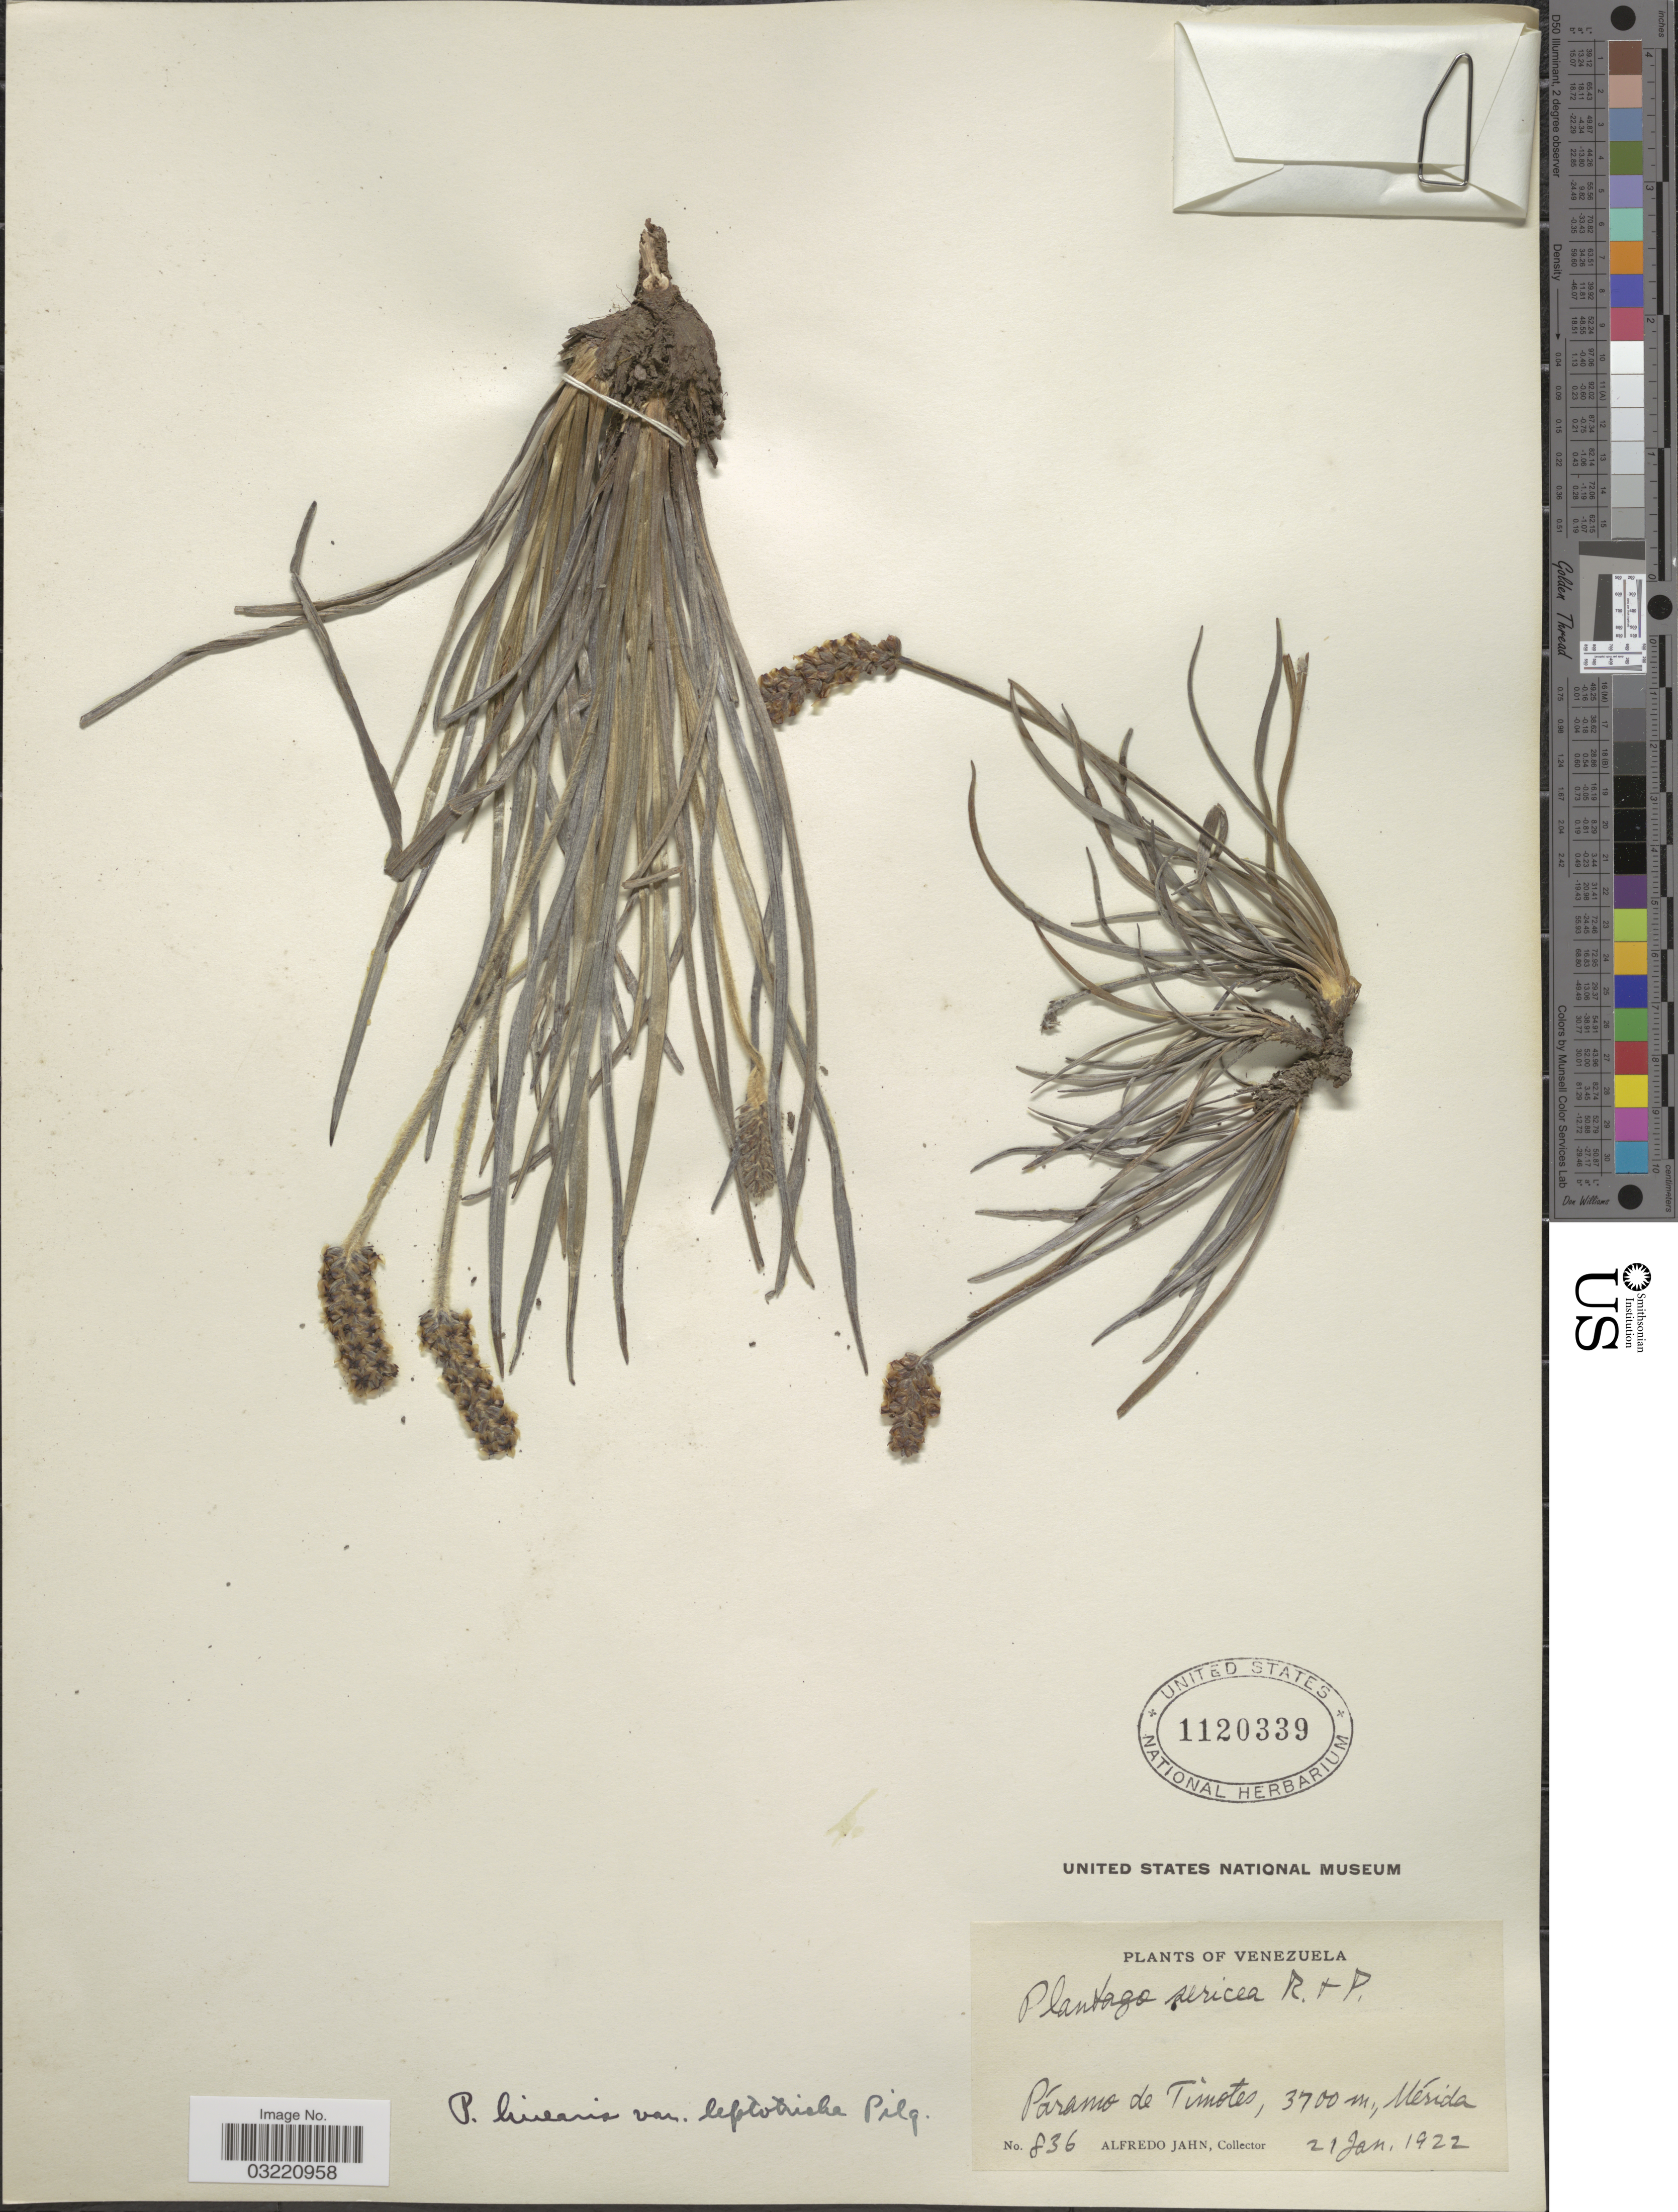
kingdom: Plantae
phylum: Tracheophyta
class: Magnoliopsida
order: Lamiales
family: Plantaginaceae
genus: Plantago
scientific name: Plantago linearis var. leptotricha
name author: Pilg.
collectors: A. Jahn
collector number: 836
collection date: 1922-01-21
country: Venezuela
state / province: Mérida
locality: Páramo de Timotes.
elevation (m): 3700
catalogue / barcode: US 1120339